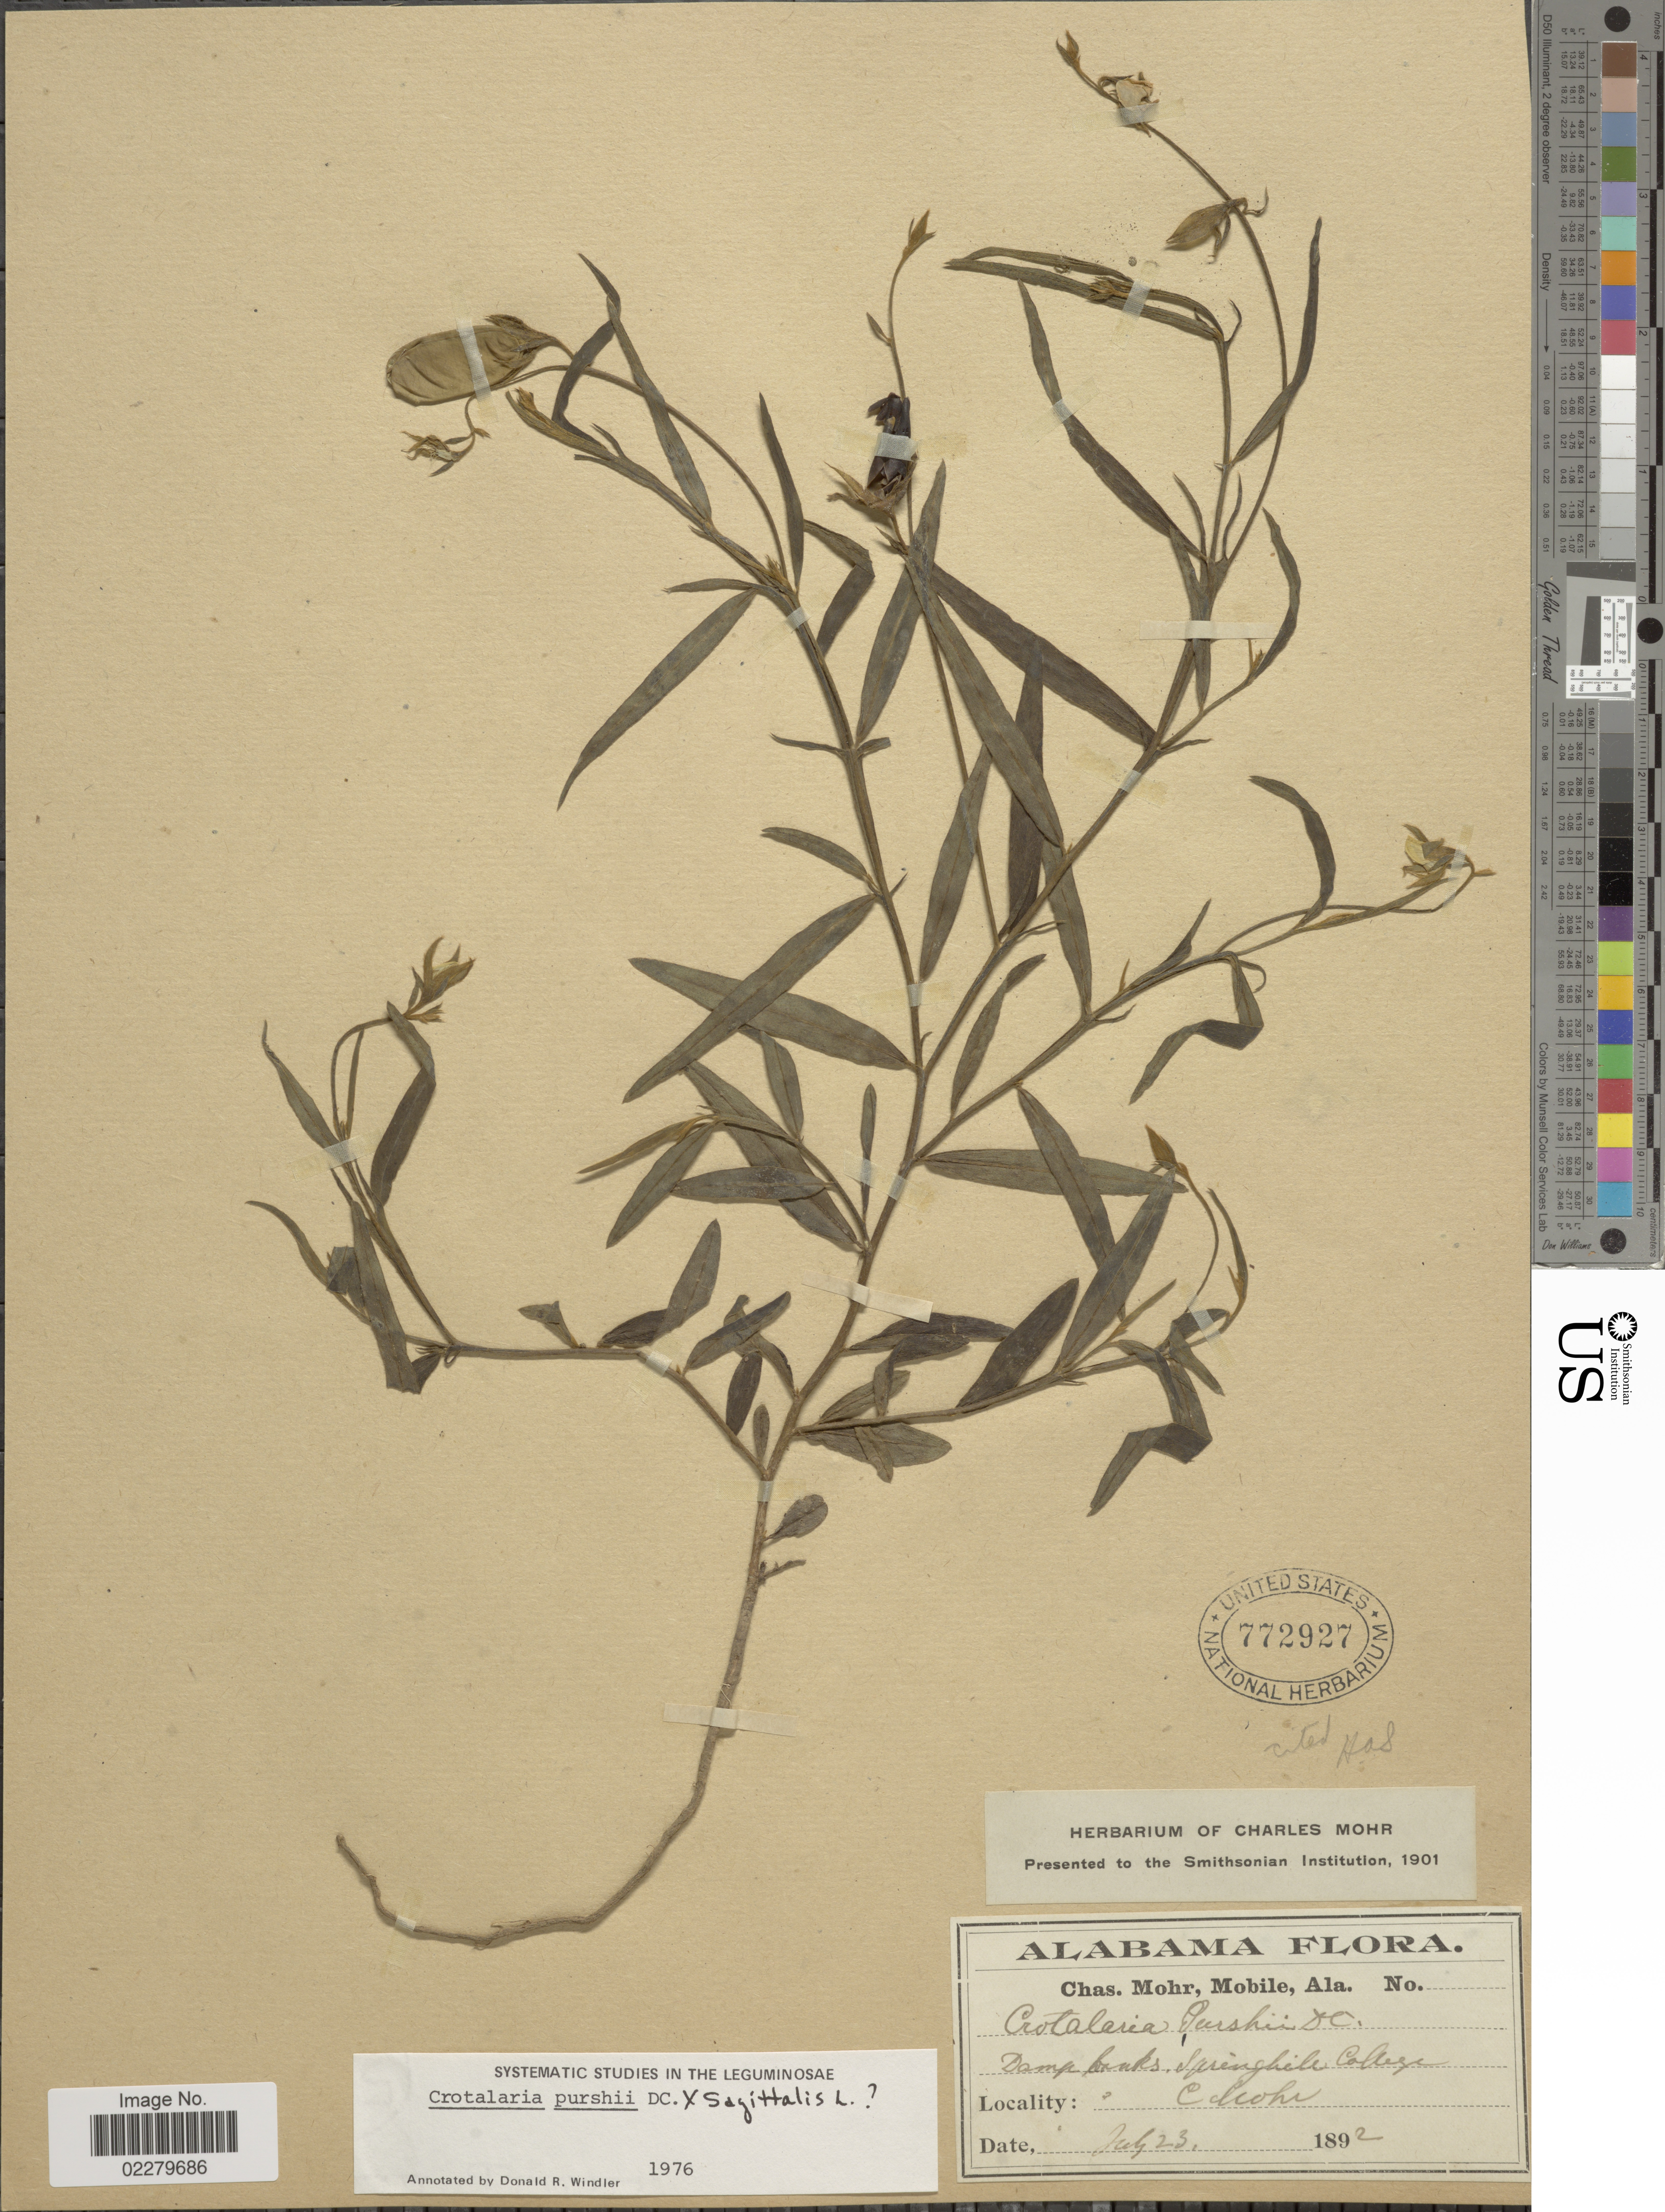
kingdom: Plantae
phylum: Tracheophyta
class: Magnoliopsida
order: Fabales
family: Fabaceae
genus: Crotalaria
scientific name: Crotalaria purshii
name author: DC.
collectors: C. T. Mohr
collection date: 1892-07-23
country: United States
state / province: Alabama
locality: Damp banks, Springhill College.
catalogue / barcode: US 772927